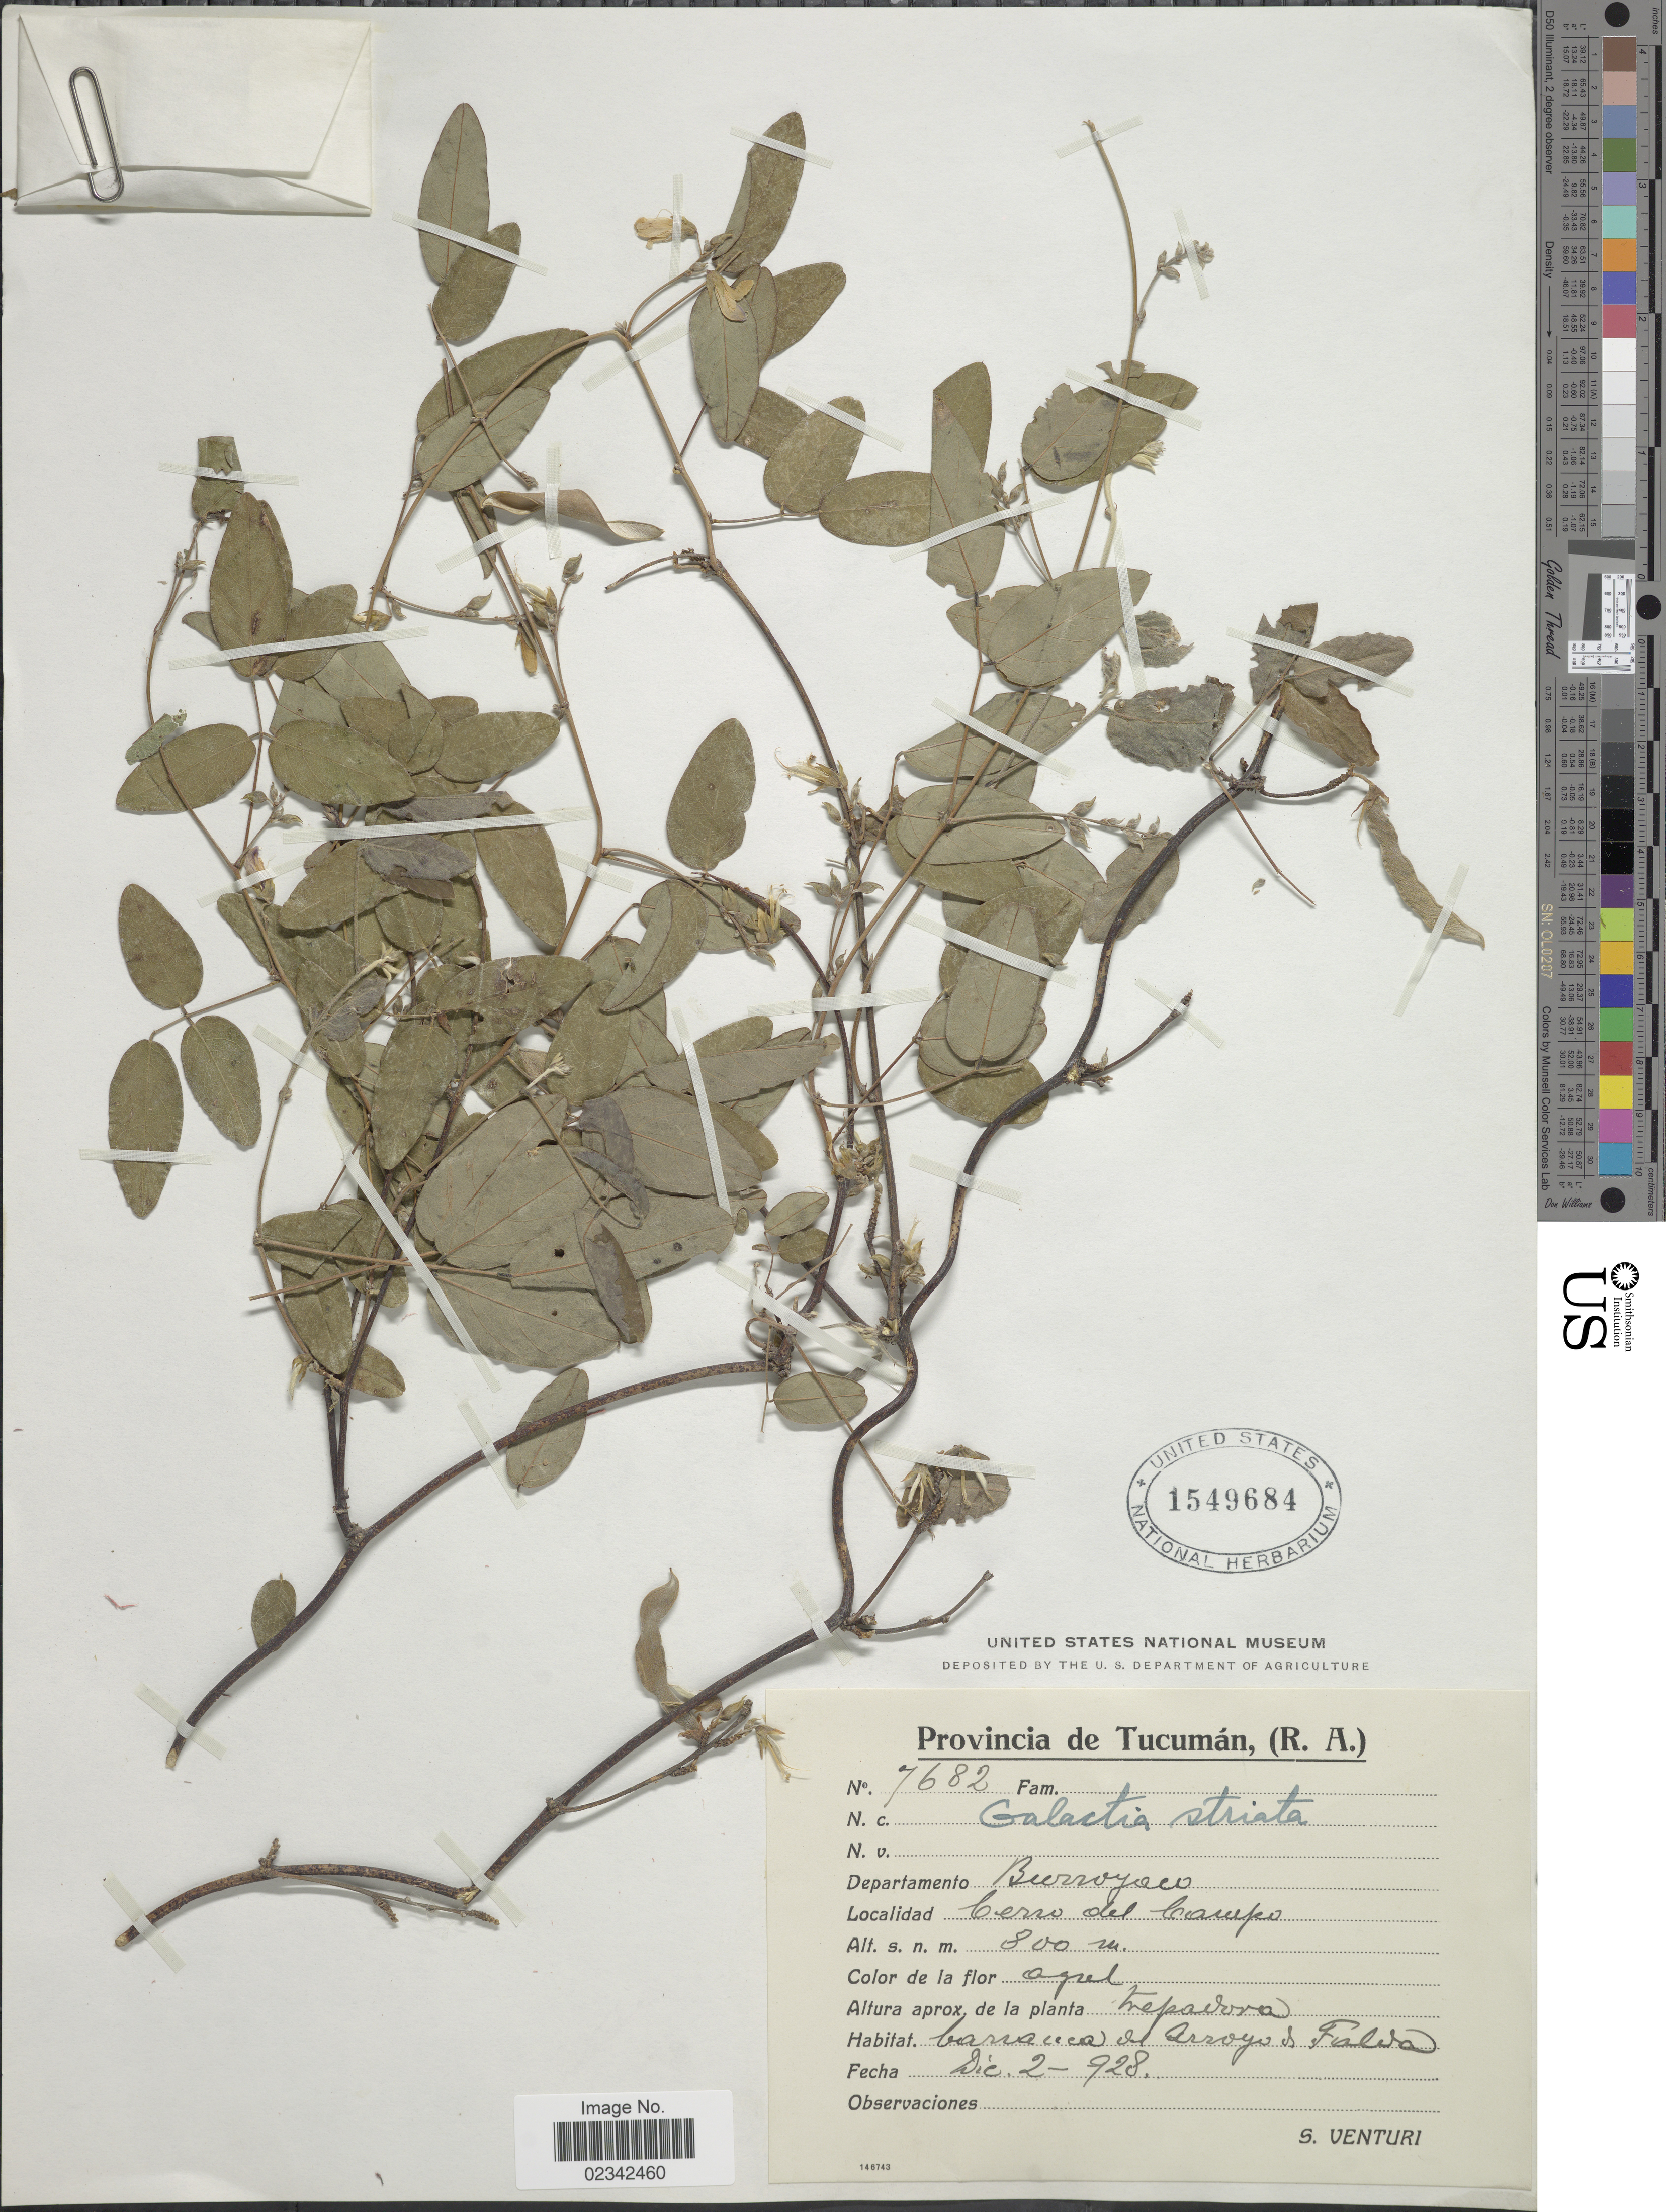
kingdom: Plantae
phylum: Tracheophyta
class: Magnoliopsida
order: Fabales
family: Fabaceae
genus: Galactia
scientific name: Galactia striata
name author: (Jacq.) Urb.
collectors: S. Venturi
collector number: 7682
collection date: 1928-12-02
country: Argentina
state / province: Tucuman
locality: Departamento Burruyacu, Cerro del Campo.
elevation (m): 800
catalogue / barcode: US 1549684